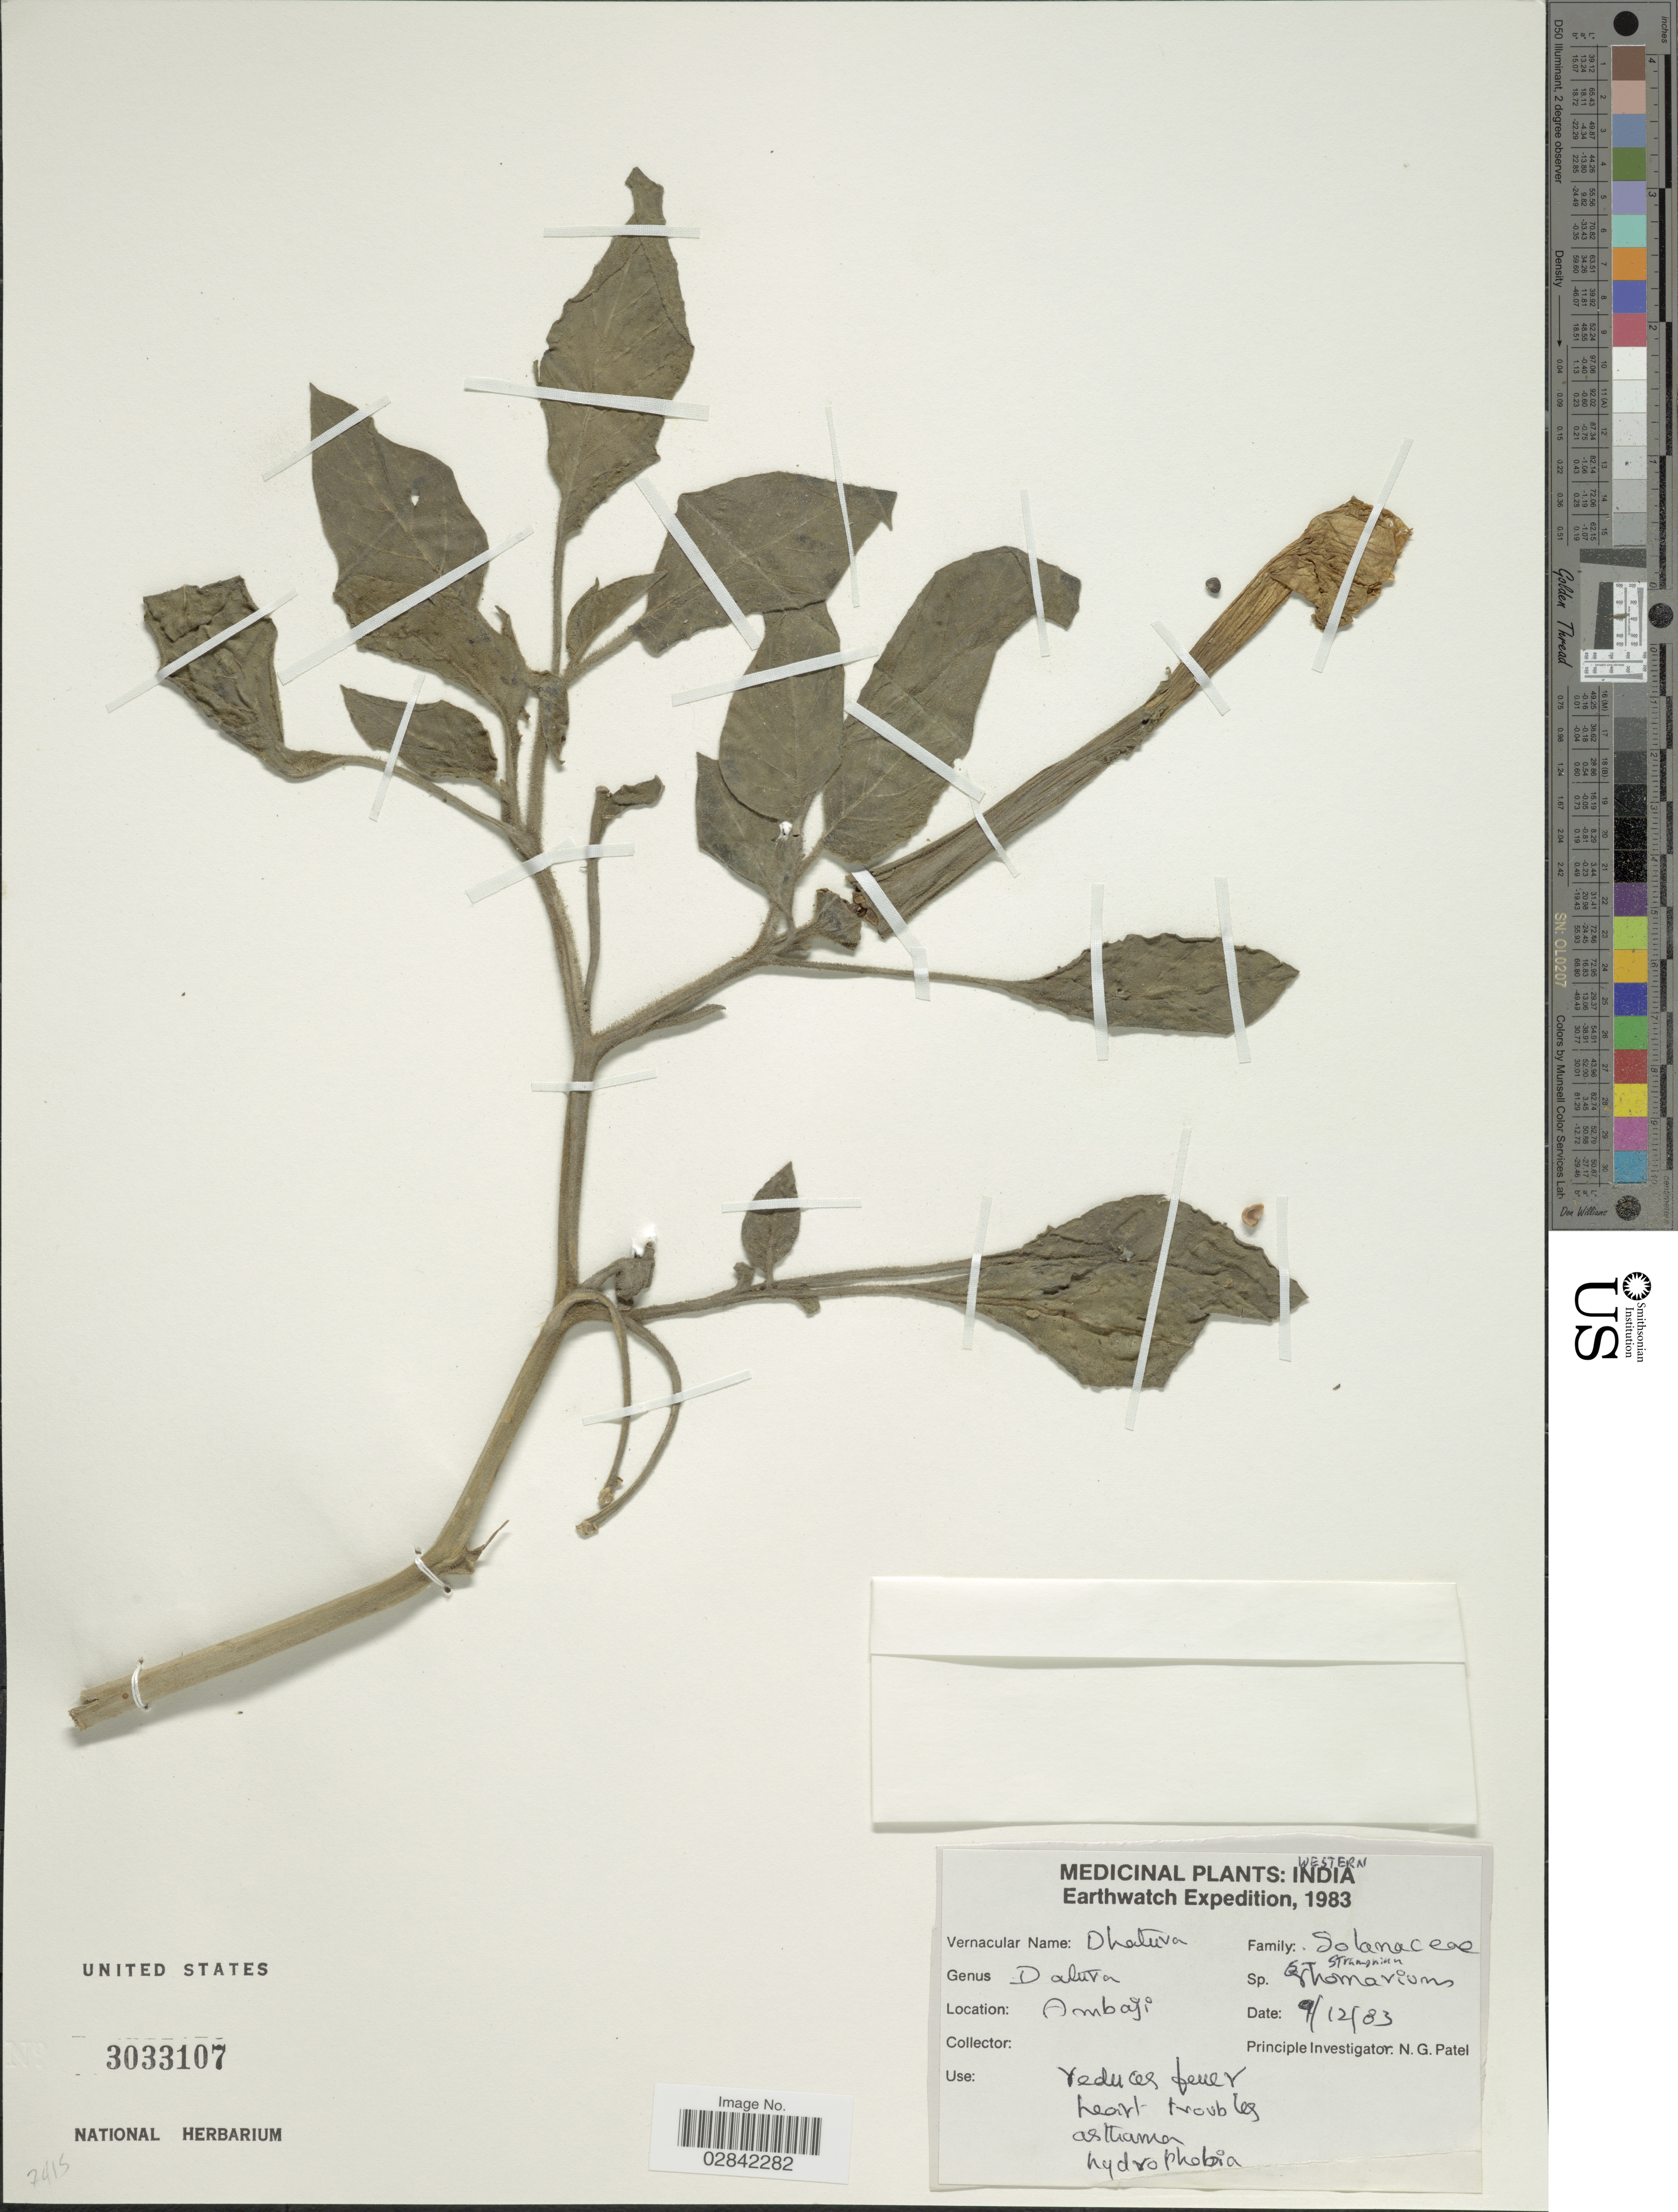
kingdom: Plantae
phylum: Tracheophyta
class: Magnoliopsida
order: Solanales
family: Solanaceae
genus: Datura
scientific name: Datura stramonium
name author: L.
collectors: N. Patel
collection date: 1983-12-09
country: India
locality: Western India, Ambaji.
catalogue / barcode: US 3033107